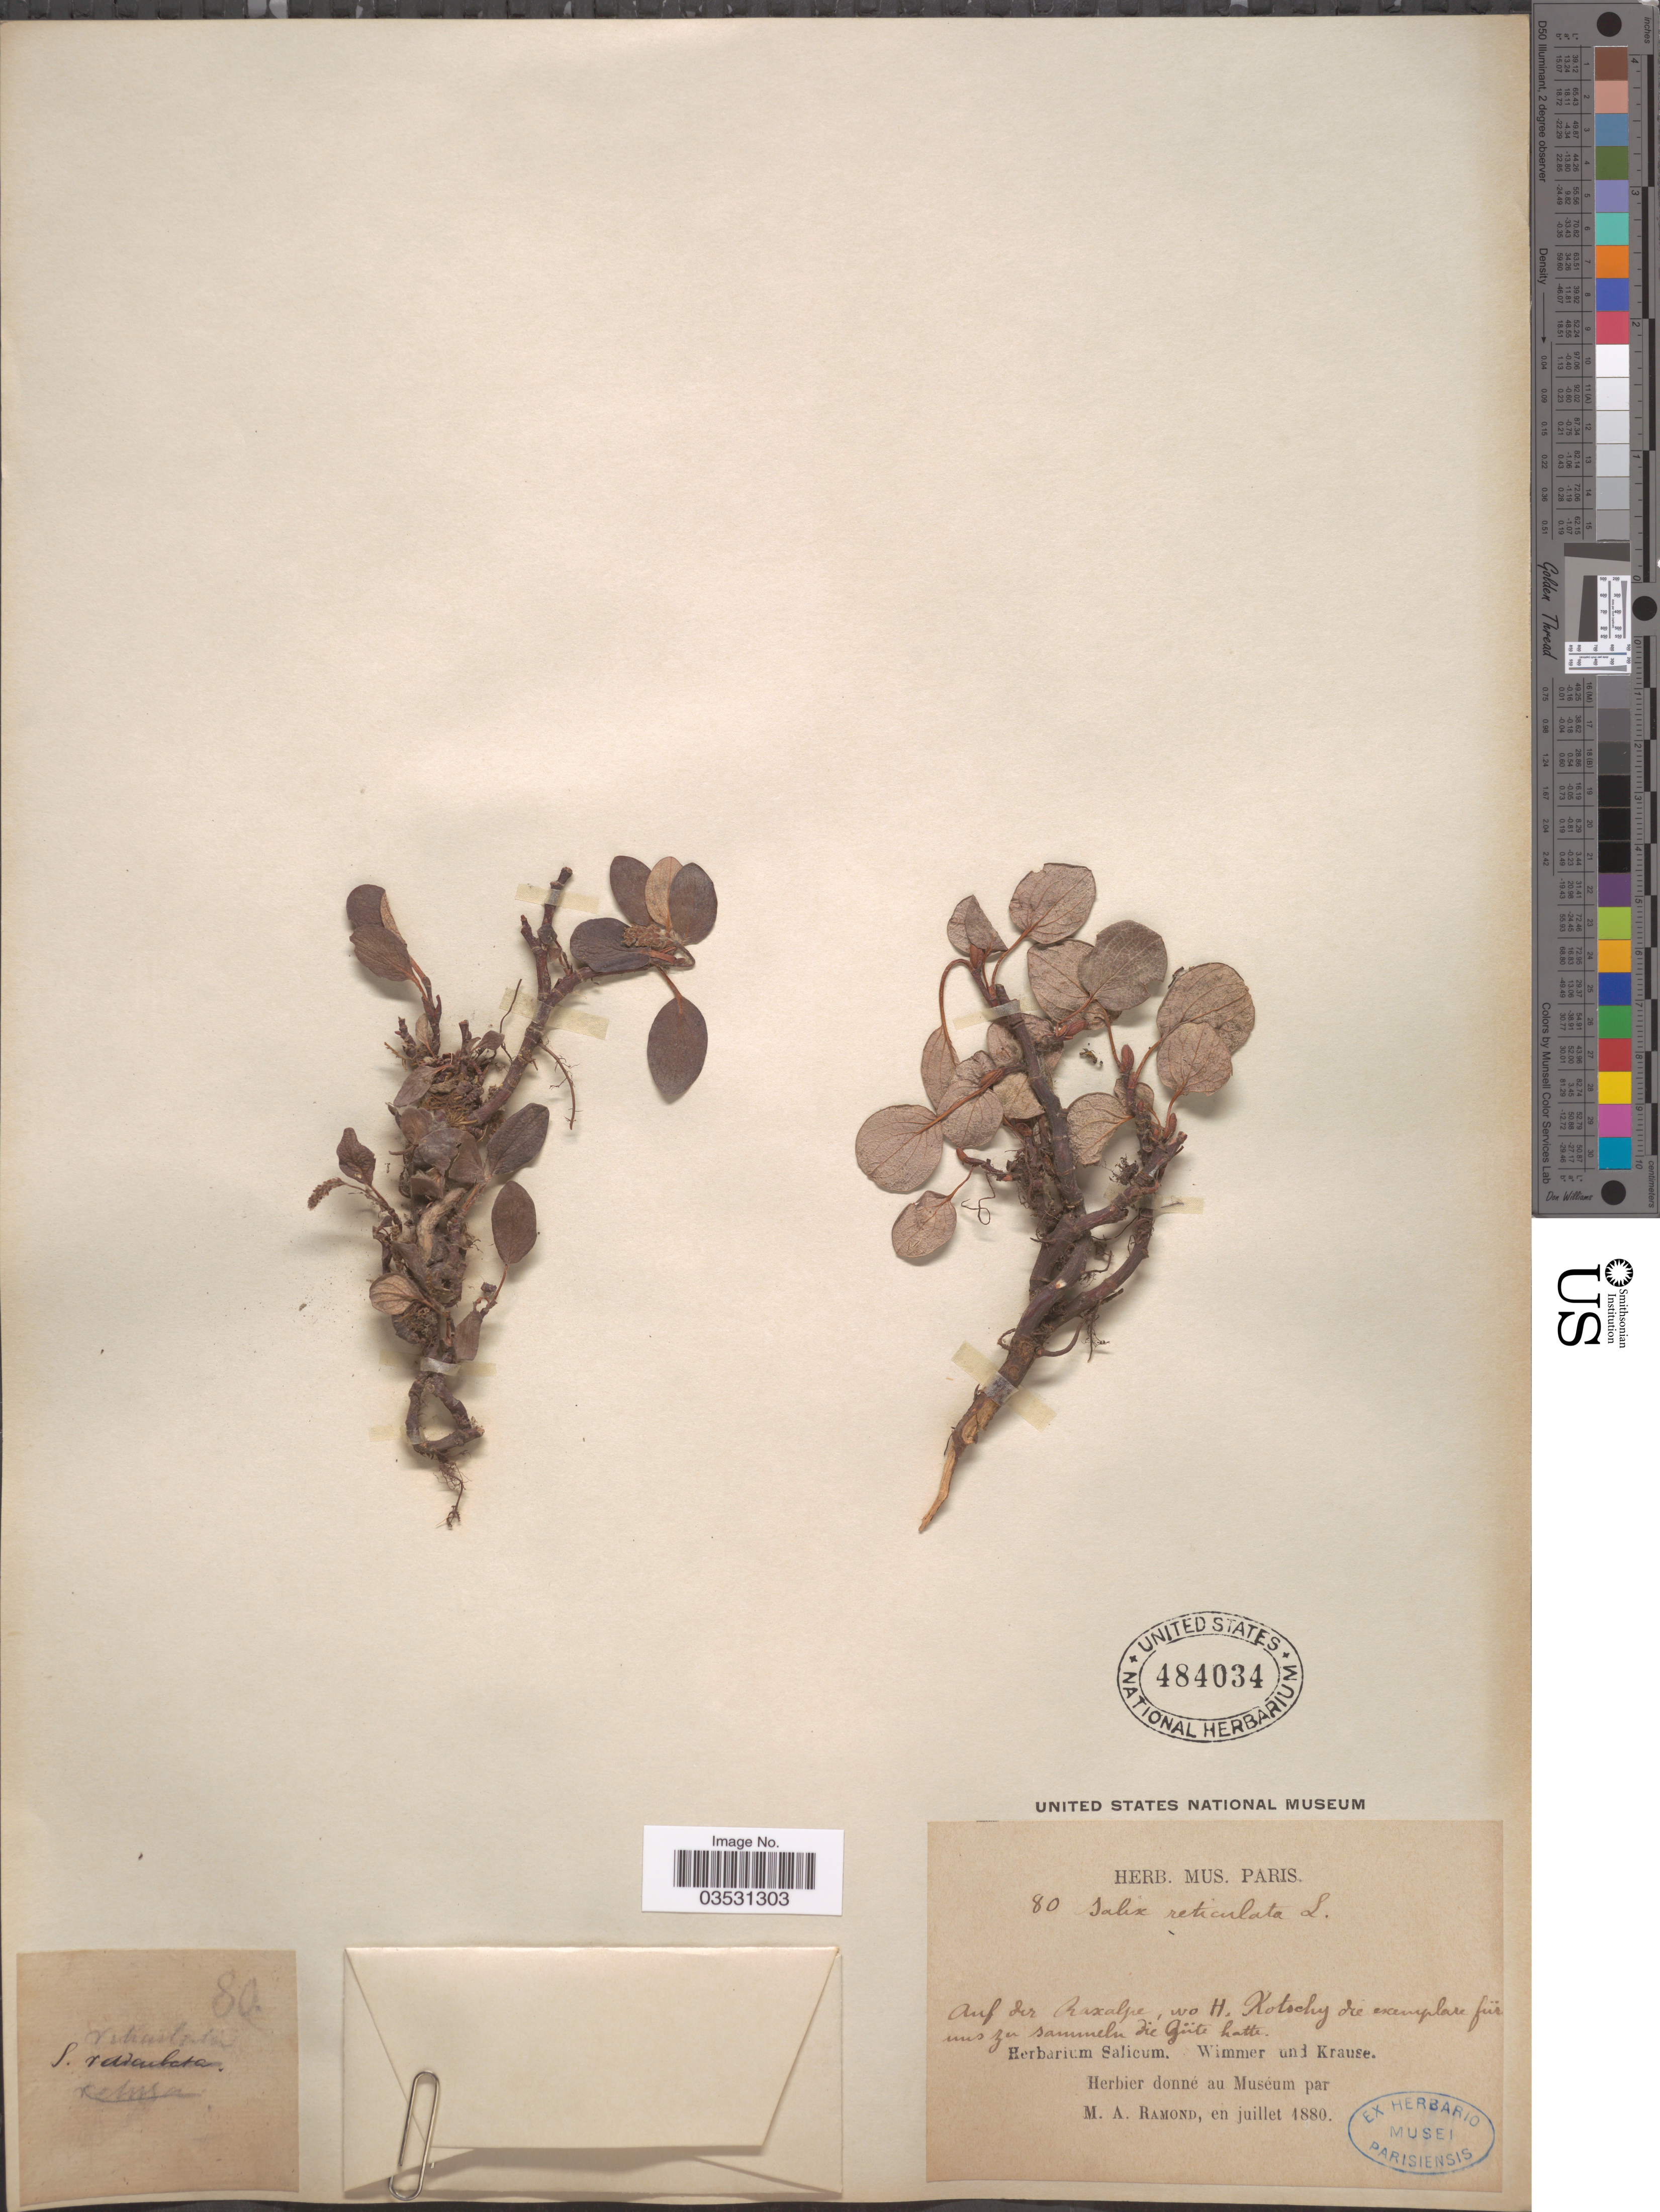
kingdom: Plantae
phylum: Tracheophyta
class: Magnoliopsida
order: Malpighiales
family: Salicaceae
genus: Salix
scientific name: Salix reticulata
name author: L.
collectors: Wimmer & -- Krause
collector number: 80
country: Austria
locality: Auf der Raxalpe, wo H. Kotschy die exemplar für uns zu sammeln die Güte hatte.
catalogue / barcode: US 484034